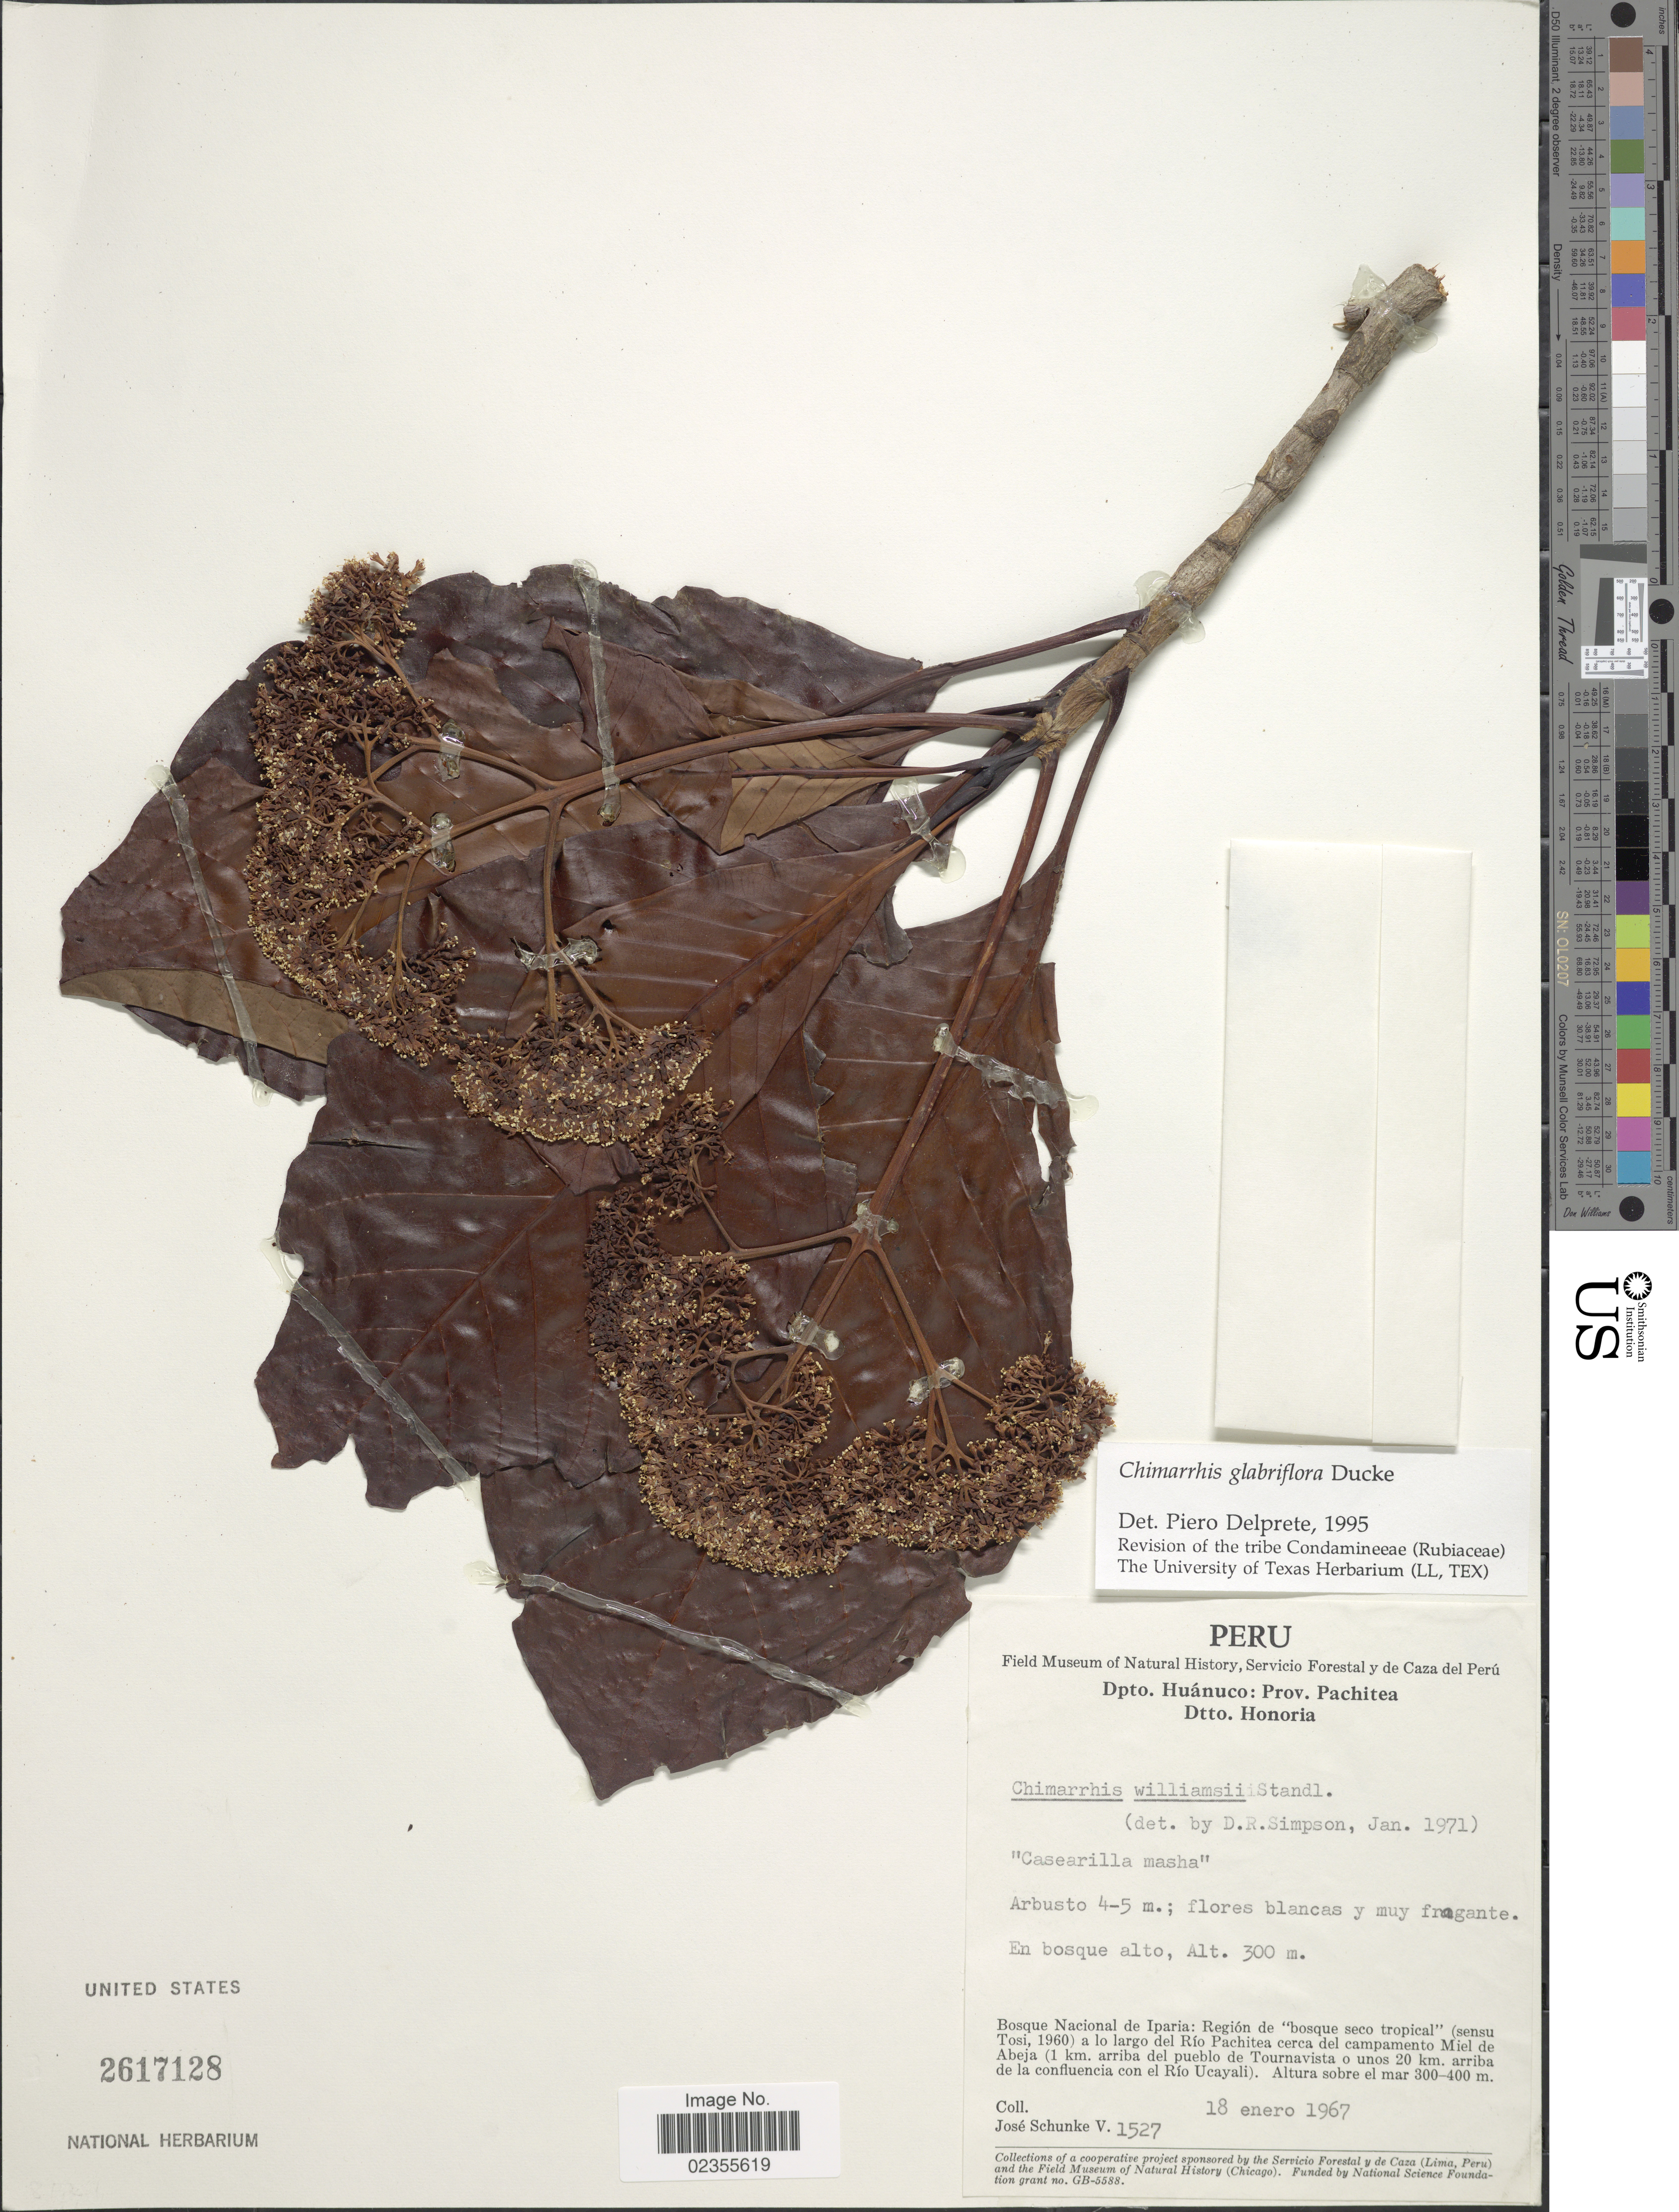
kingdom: Plantae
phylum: Tracheophyta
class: Magnoliopsida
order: Gentianales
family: Rubiaceae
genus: Chimarrhis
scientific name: Chimarrhis glabriflora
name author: Ducke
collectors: J. Schunke Vigo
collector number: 1527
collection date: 1967-01-18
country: Peru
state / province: Huánuco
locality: Prov. Pachitea. Dtto. Honoria. Bosque Nacional de Iparia: Region de "bosque seco tropical"(sensu Tosi, 1960) a lo largo del Rio Pachitea cerca del campamento Miel de Abeja (1 km arriba del pueblo de Tournavista o unos 20 km. arriba de la confluencia con el Rio Ucayali)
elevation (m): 300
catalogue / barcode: US 2617128